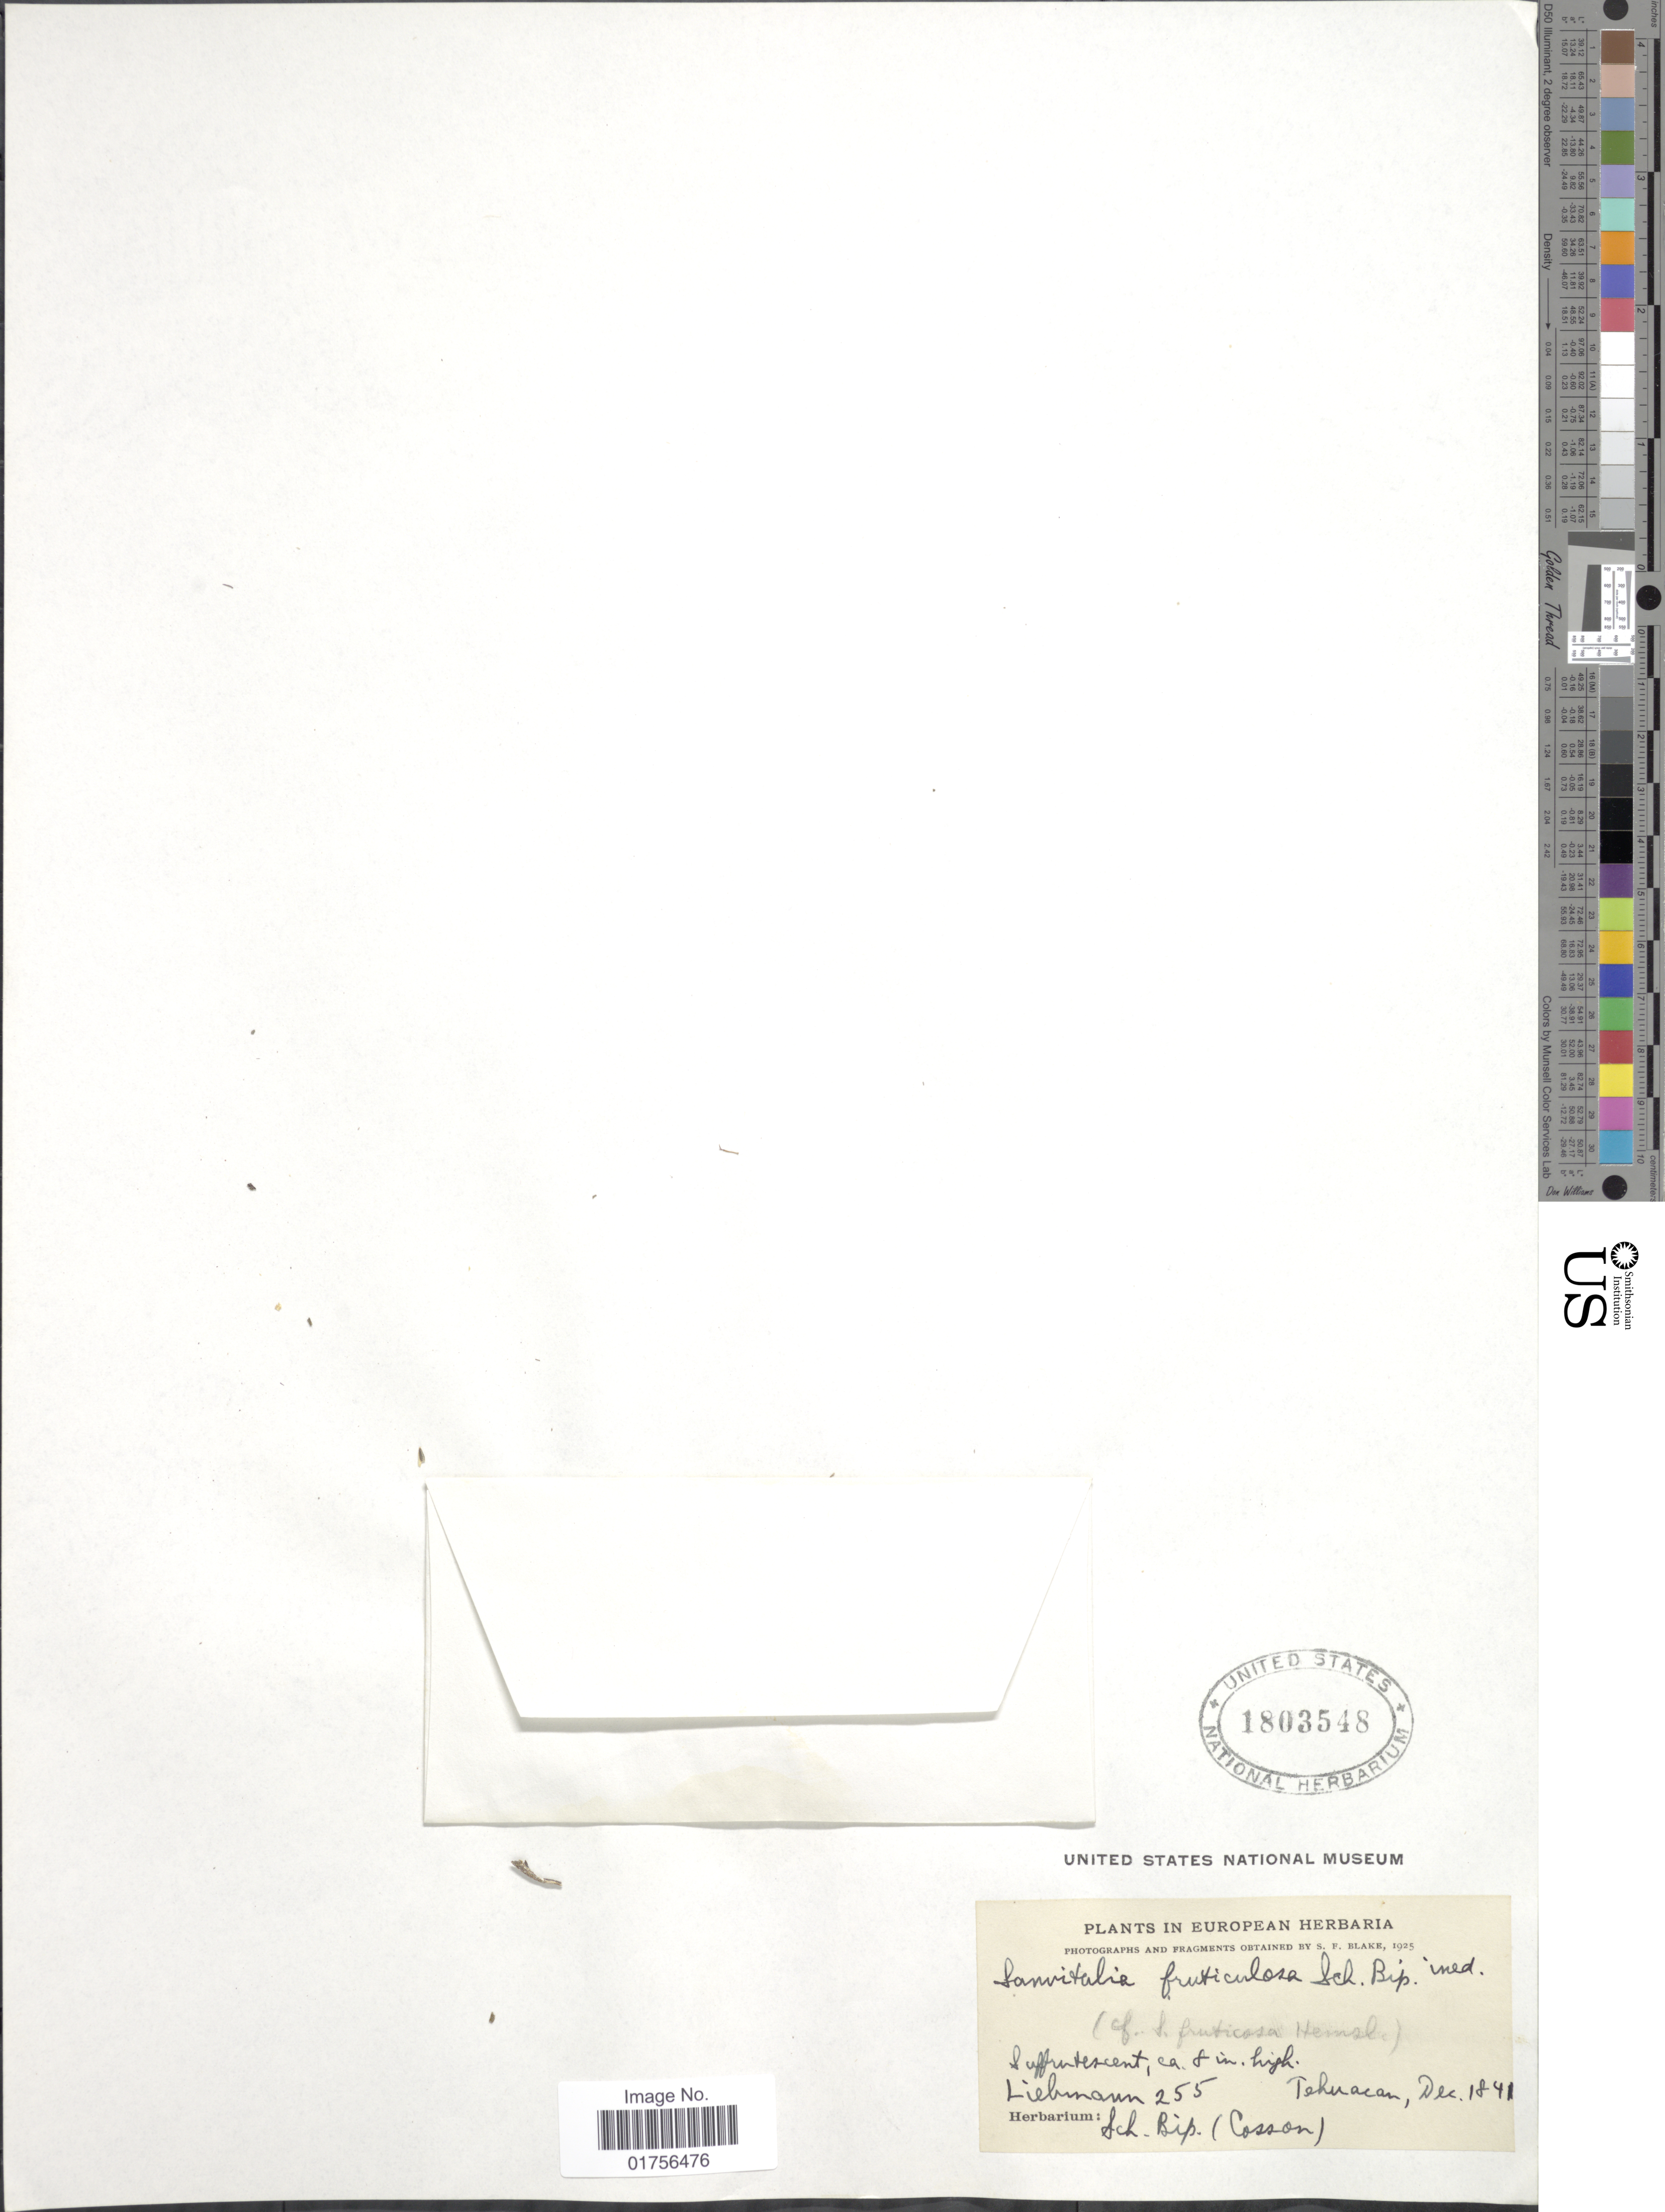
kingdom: Plantae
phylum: Tracheophyta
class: Magnoliopsida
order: Asterales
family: Asteraceae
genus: Sanvitalia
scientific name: Sanvitalia fruticosa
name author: Hemsl.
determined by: Skibicki, Samuel V.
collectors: F. M. Liebmann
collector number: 255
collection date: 1841-12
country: Mexico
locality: Tehuacan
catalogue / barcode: US 1803548